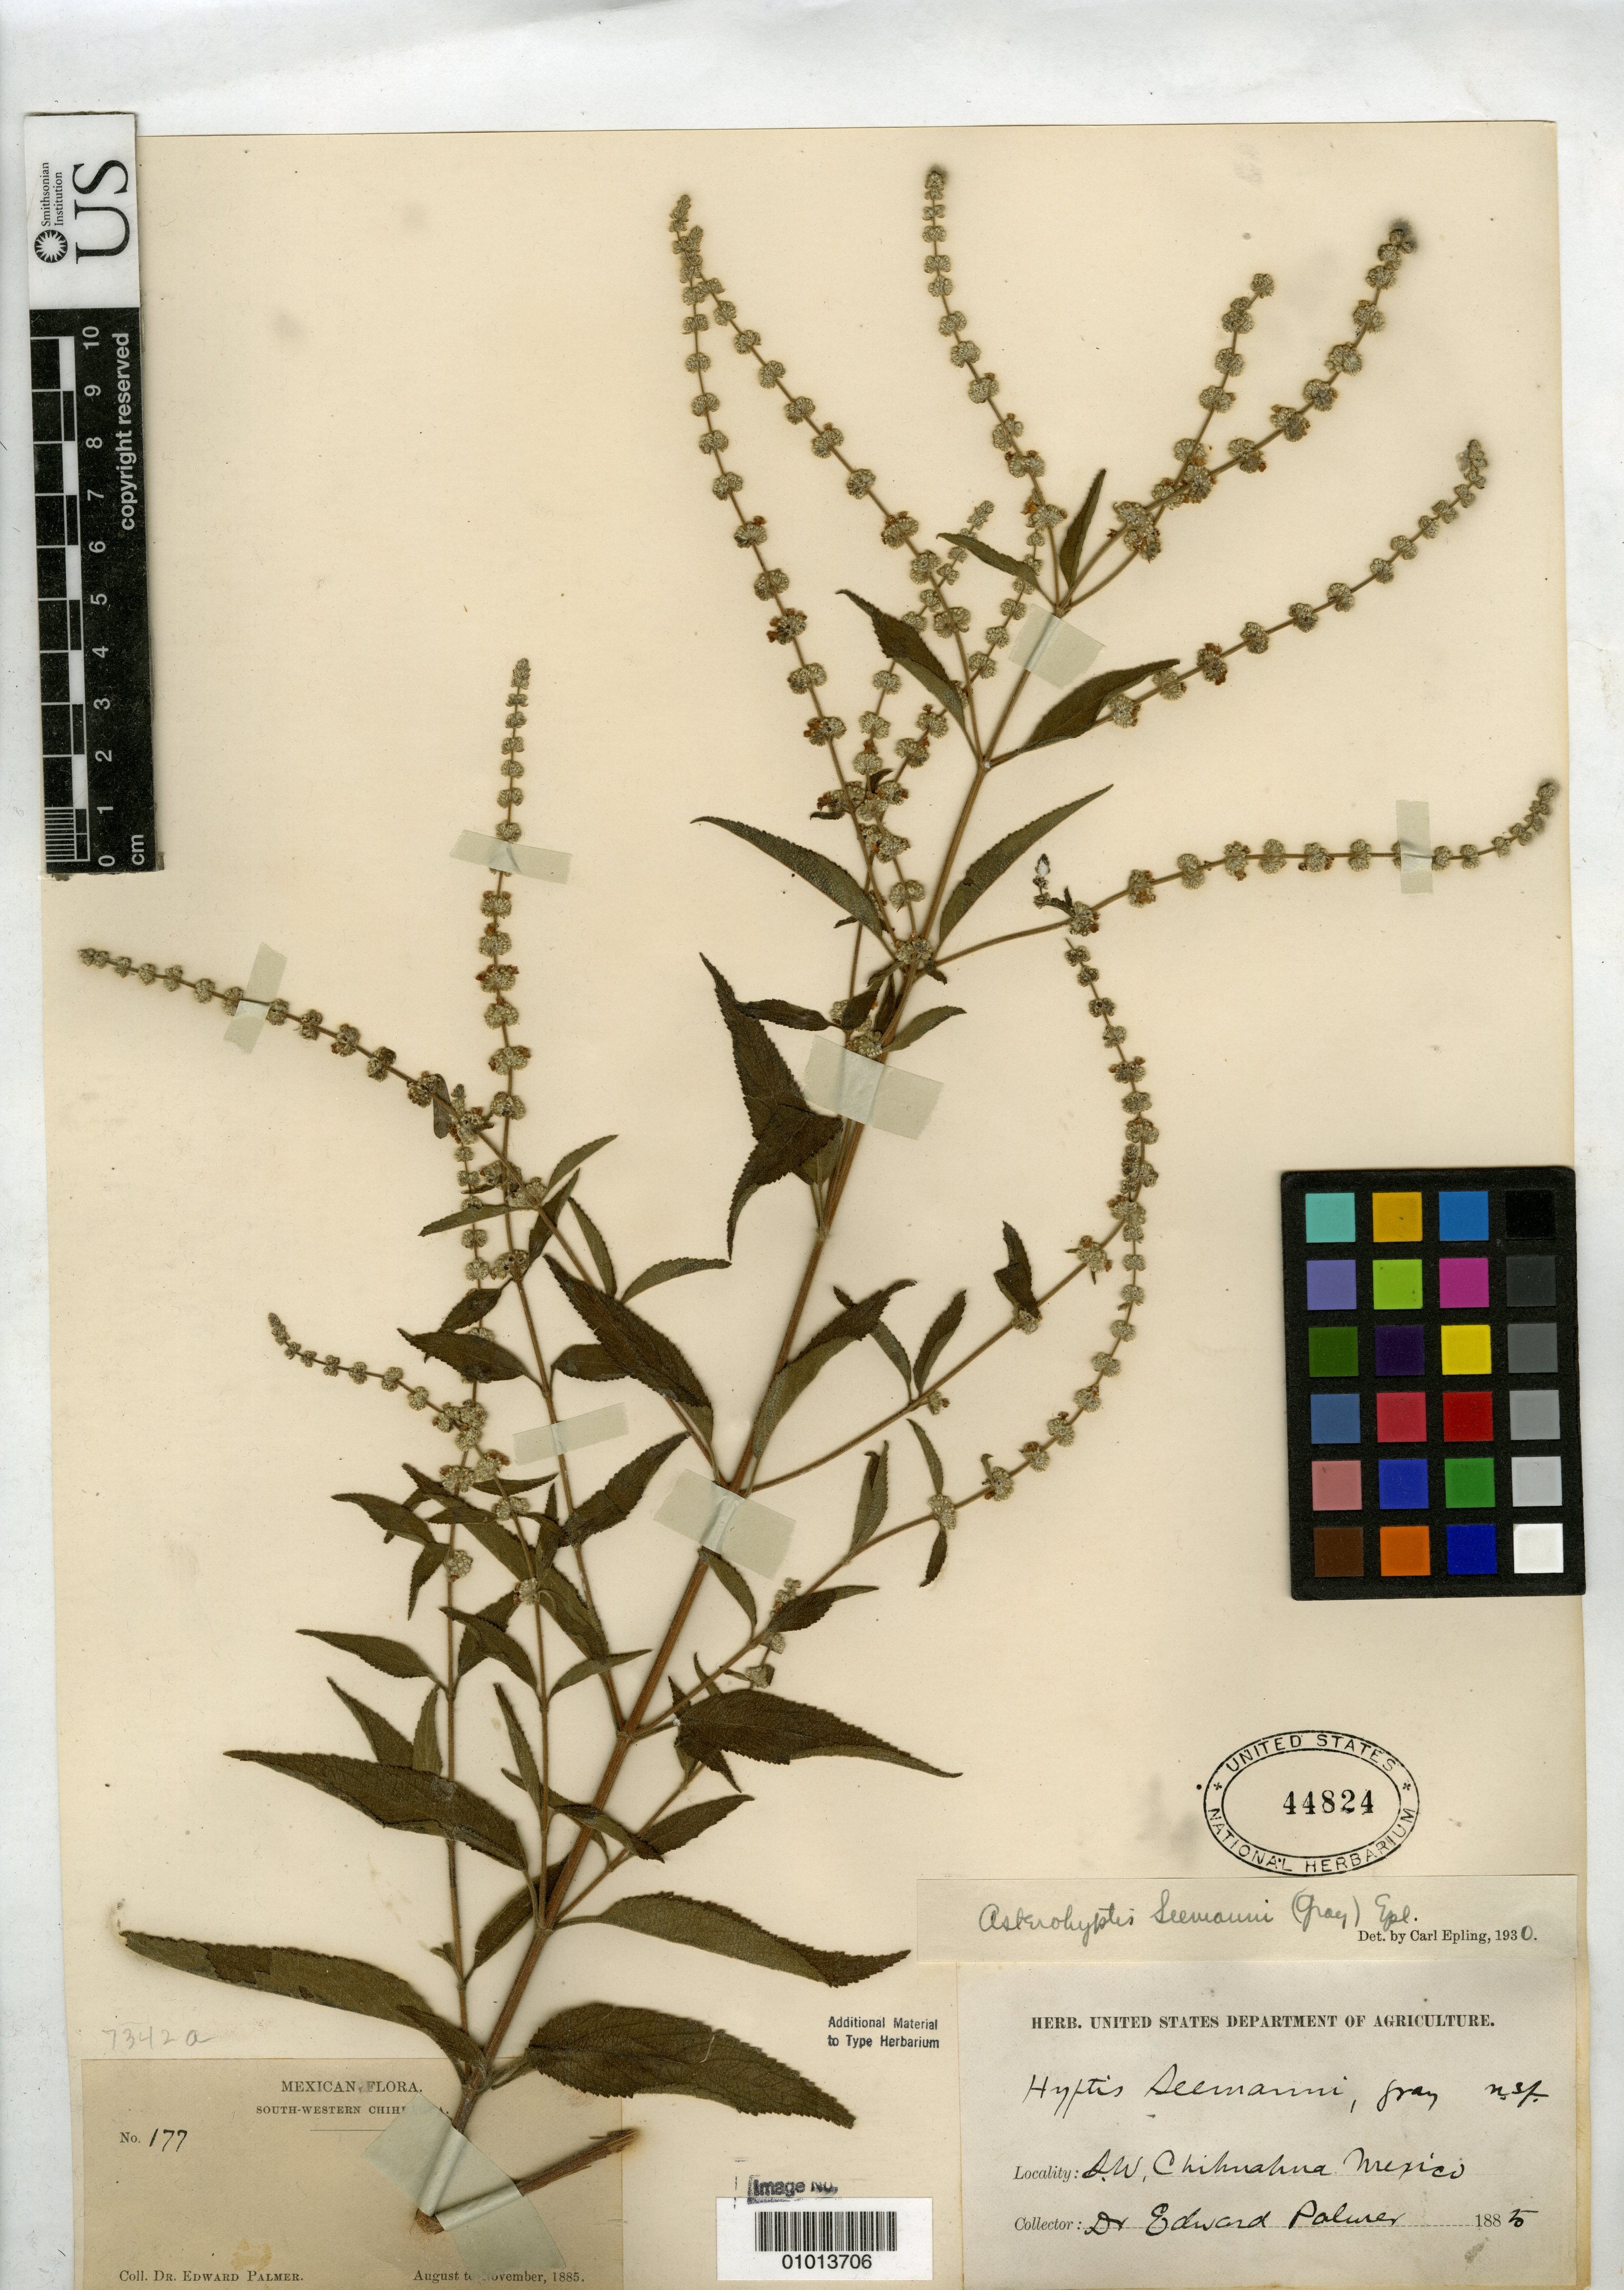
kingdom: Plantae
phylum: Tracheophyta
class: Magnoliopsida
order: Lamiales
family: Lamiaceae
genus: Hyptis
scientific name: Hyptis seemannii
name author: A. Gray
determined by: Epling, C. C.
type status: Isotype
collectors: E. Palmer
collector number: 177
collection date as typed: Aug 1885 to -- Nov 1885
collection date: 1885-08/1885-11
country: Mexico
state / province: Chihuahua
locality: SW Chihuahua.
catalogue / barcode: US 44824